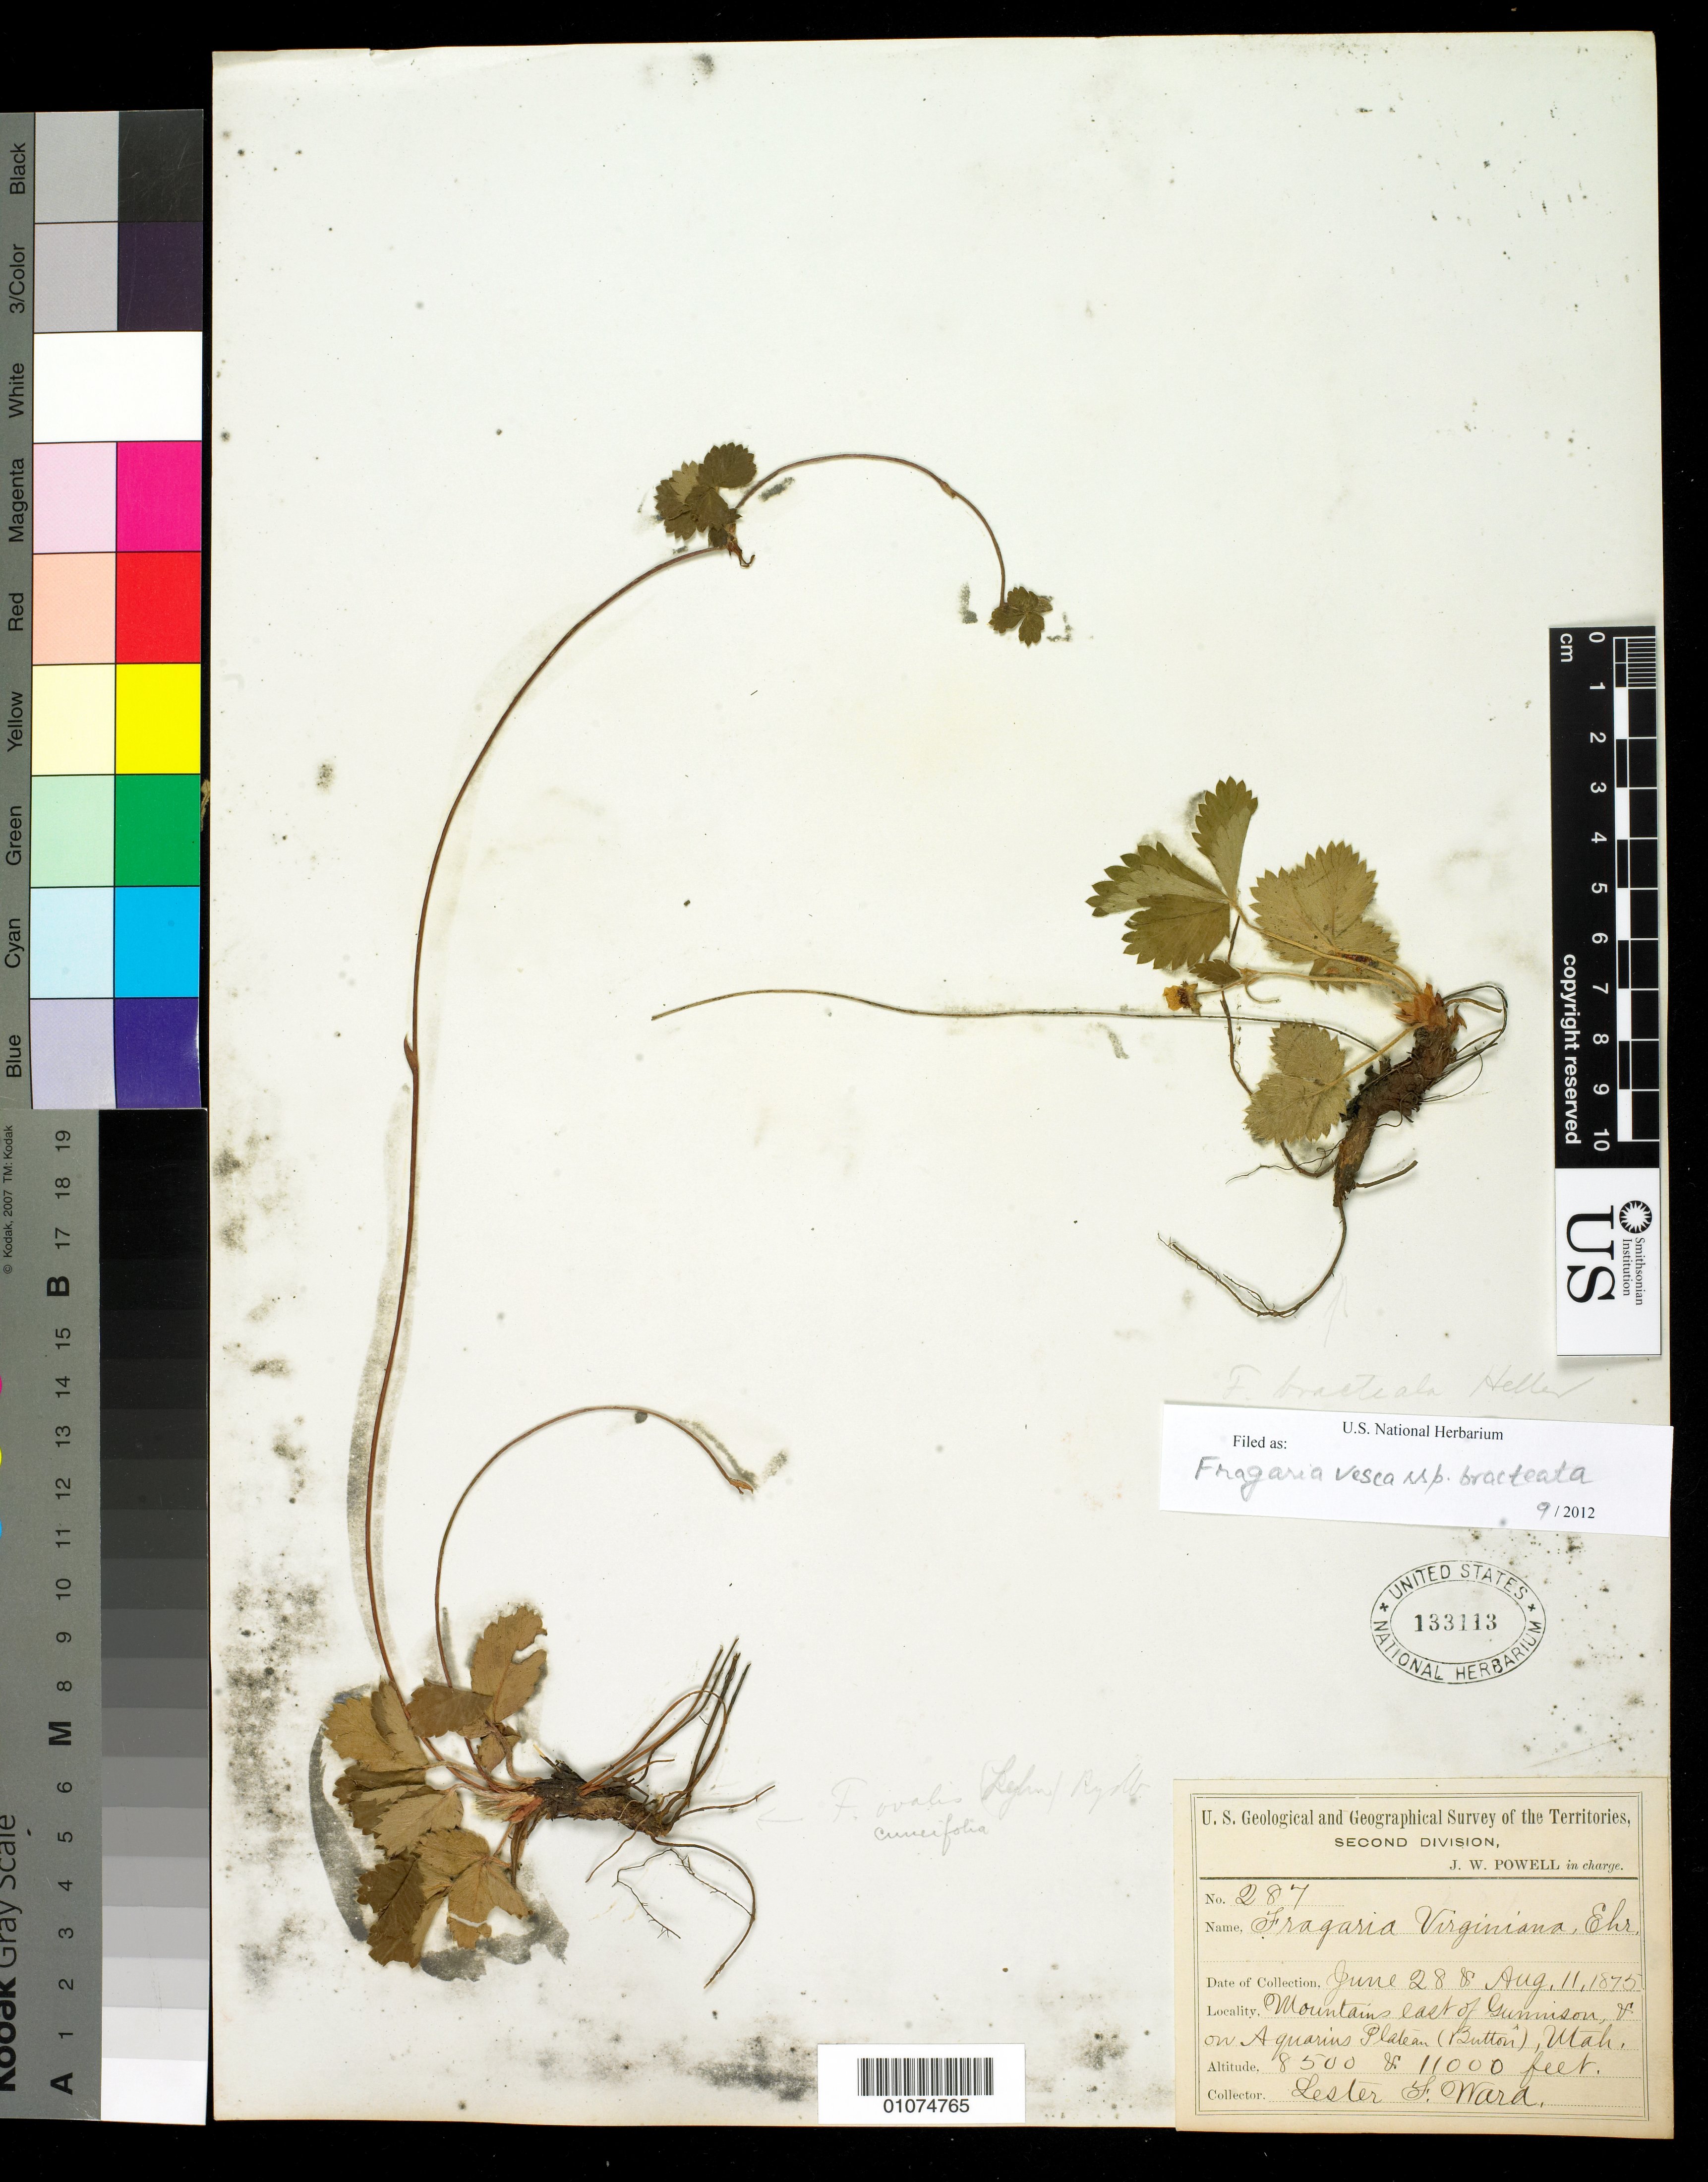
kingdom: Plantae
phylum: Tracheophyta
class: Magnoliopsida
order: Rosales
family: Rosaceae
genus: Fragaria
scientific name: Fragaria vesca subsp. bracteata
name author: L.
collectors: L. F. Ward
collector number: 287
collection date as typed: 28 Jun 1875 and 11 Aug 1875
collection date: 1875-06-28,1875-08-11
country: United States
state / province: Utah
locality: Mountain east of Gunnison, on Aquarius Plateau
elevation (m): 2591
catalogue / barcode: US 133113